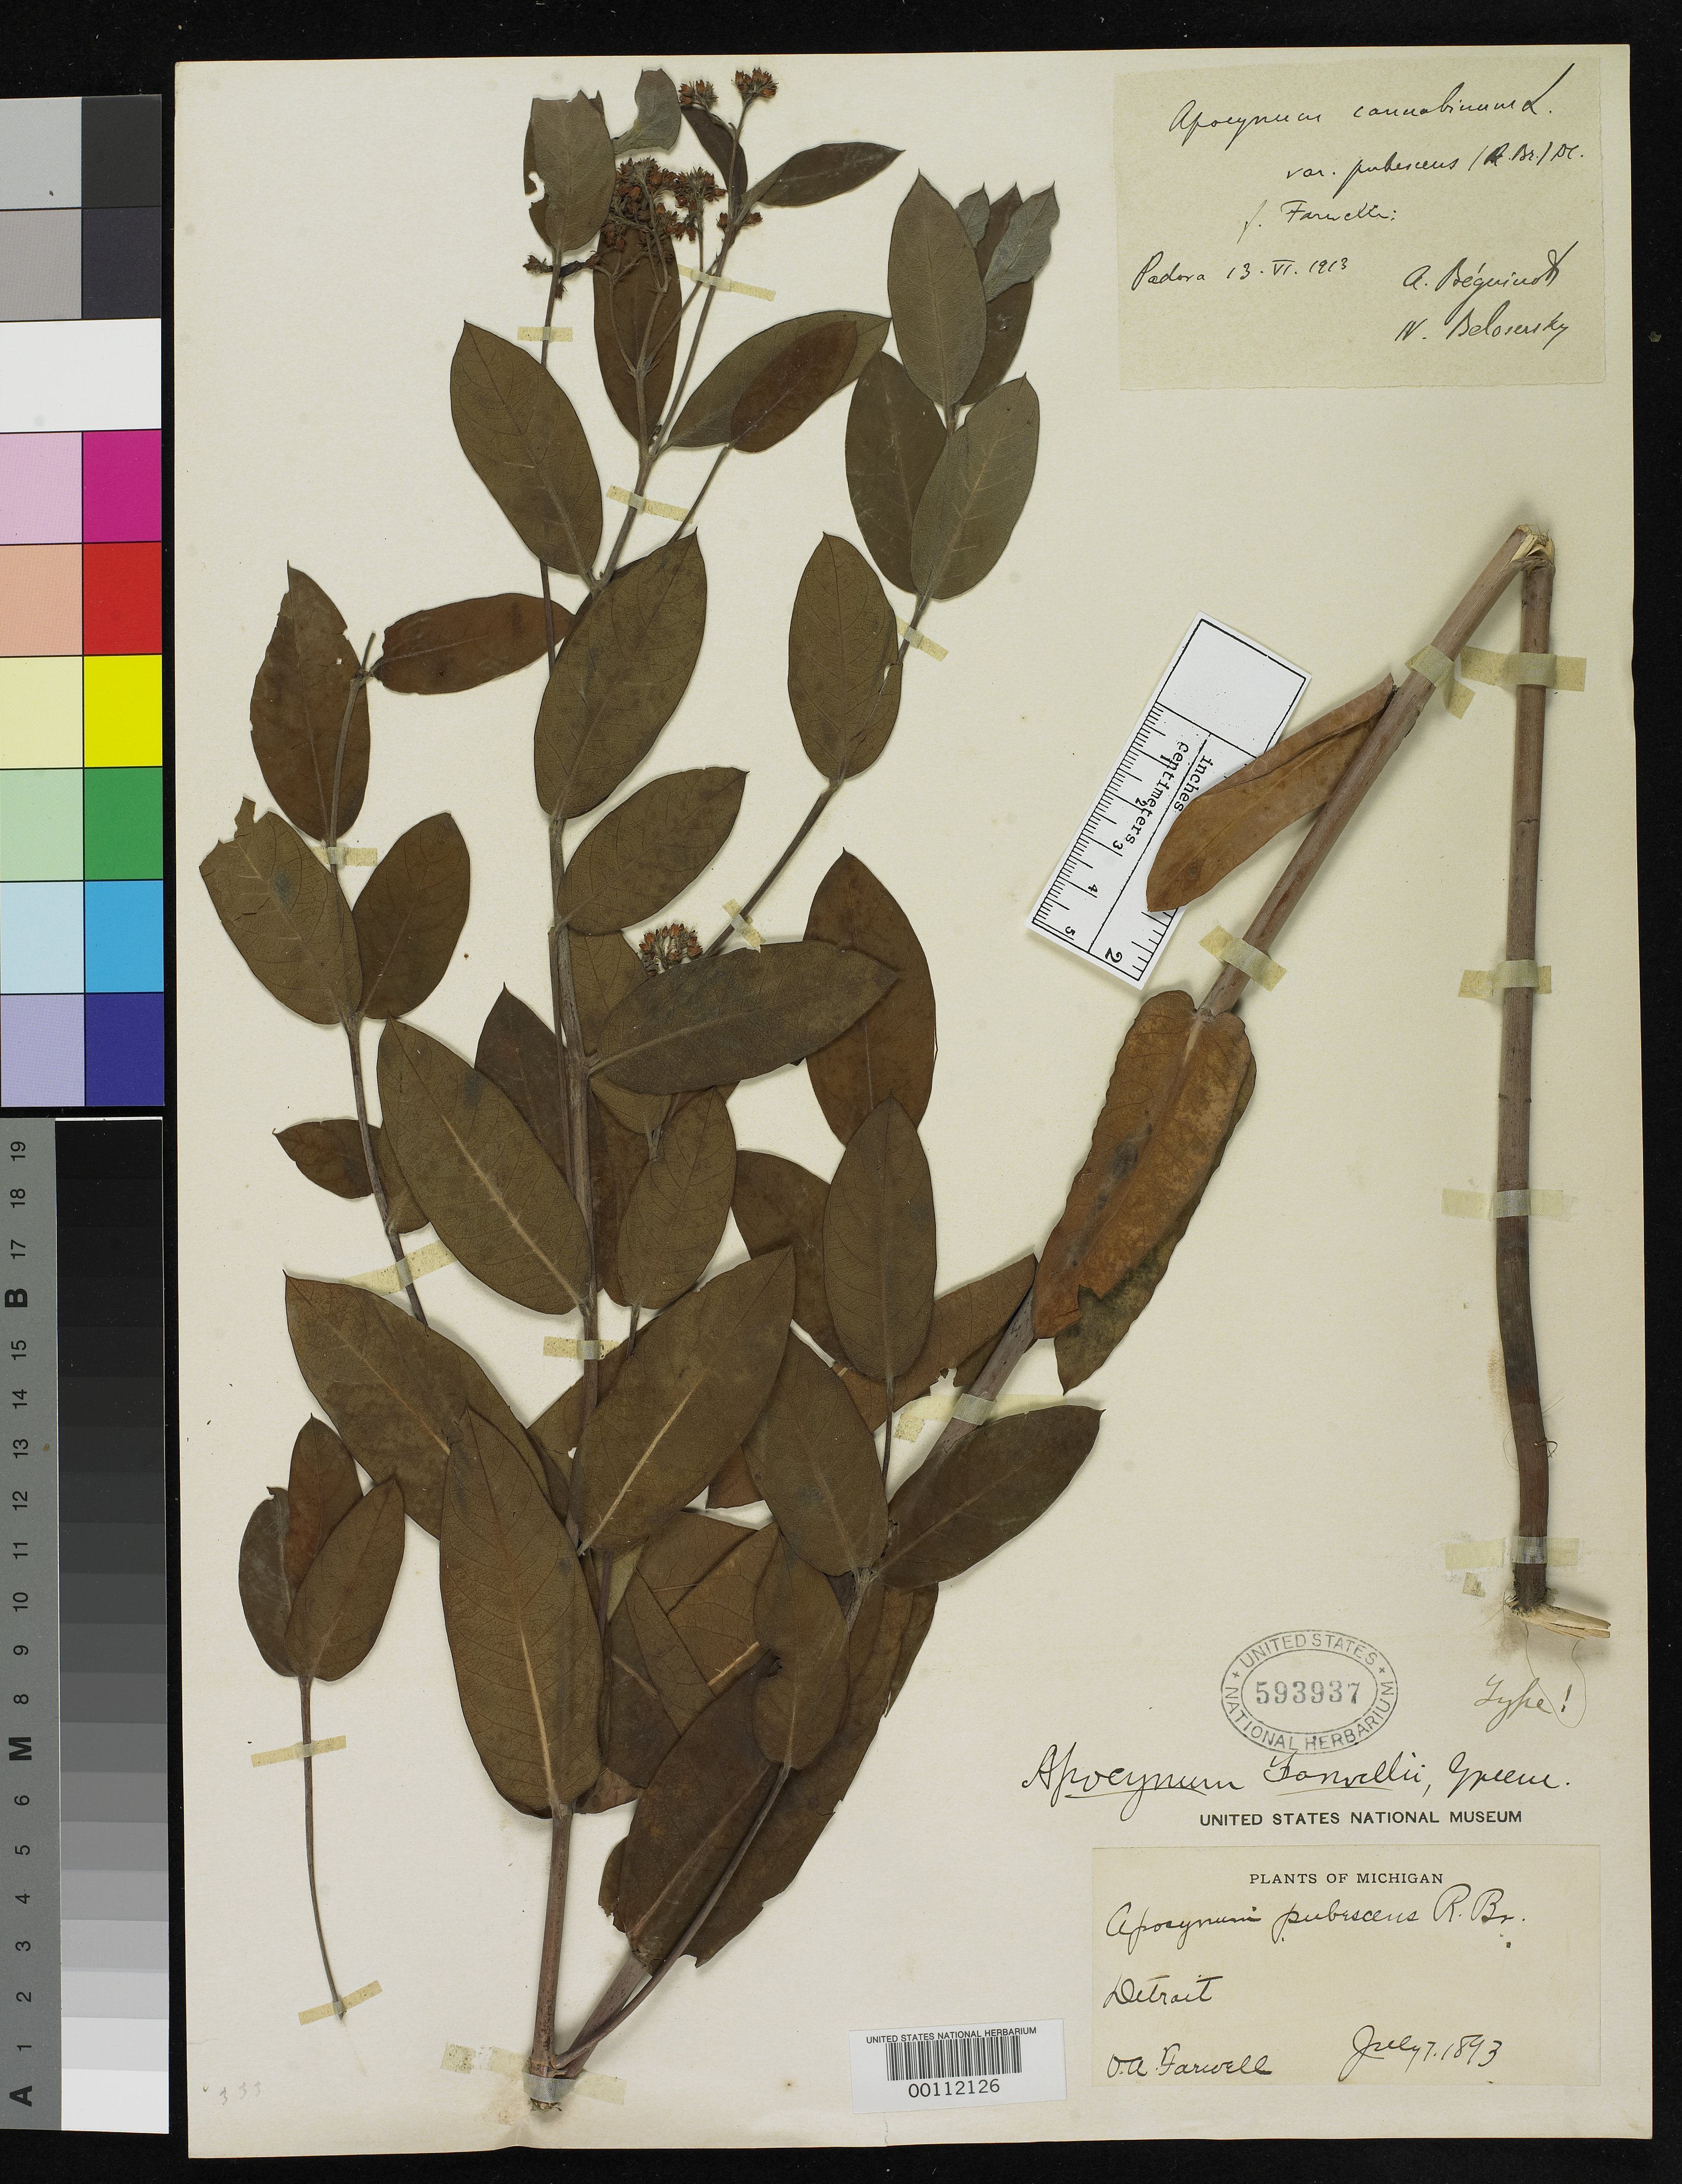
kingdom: Plantae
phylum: Tracheophyta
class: Magnoliopsida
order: Gentianales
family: Apocynaceae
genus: Apocynum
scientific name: Apocynum farwellii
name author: Greene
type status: Holotype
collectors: O. Farwell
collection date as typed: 07 Jul 1893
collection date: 1893-07-07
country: United States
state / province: Michigan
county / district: Wayne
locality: Detroit.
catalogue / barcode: US 593937